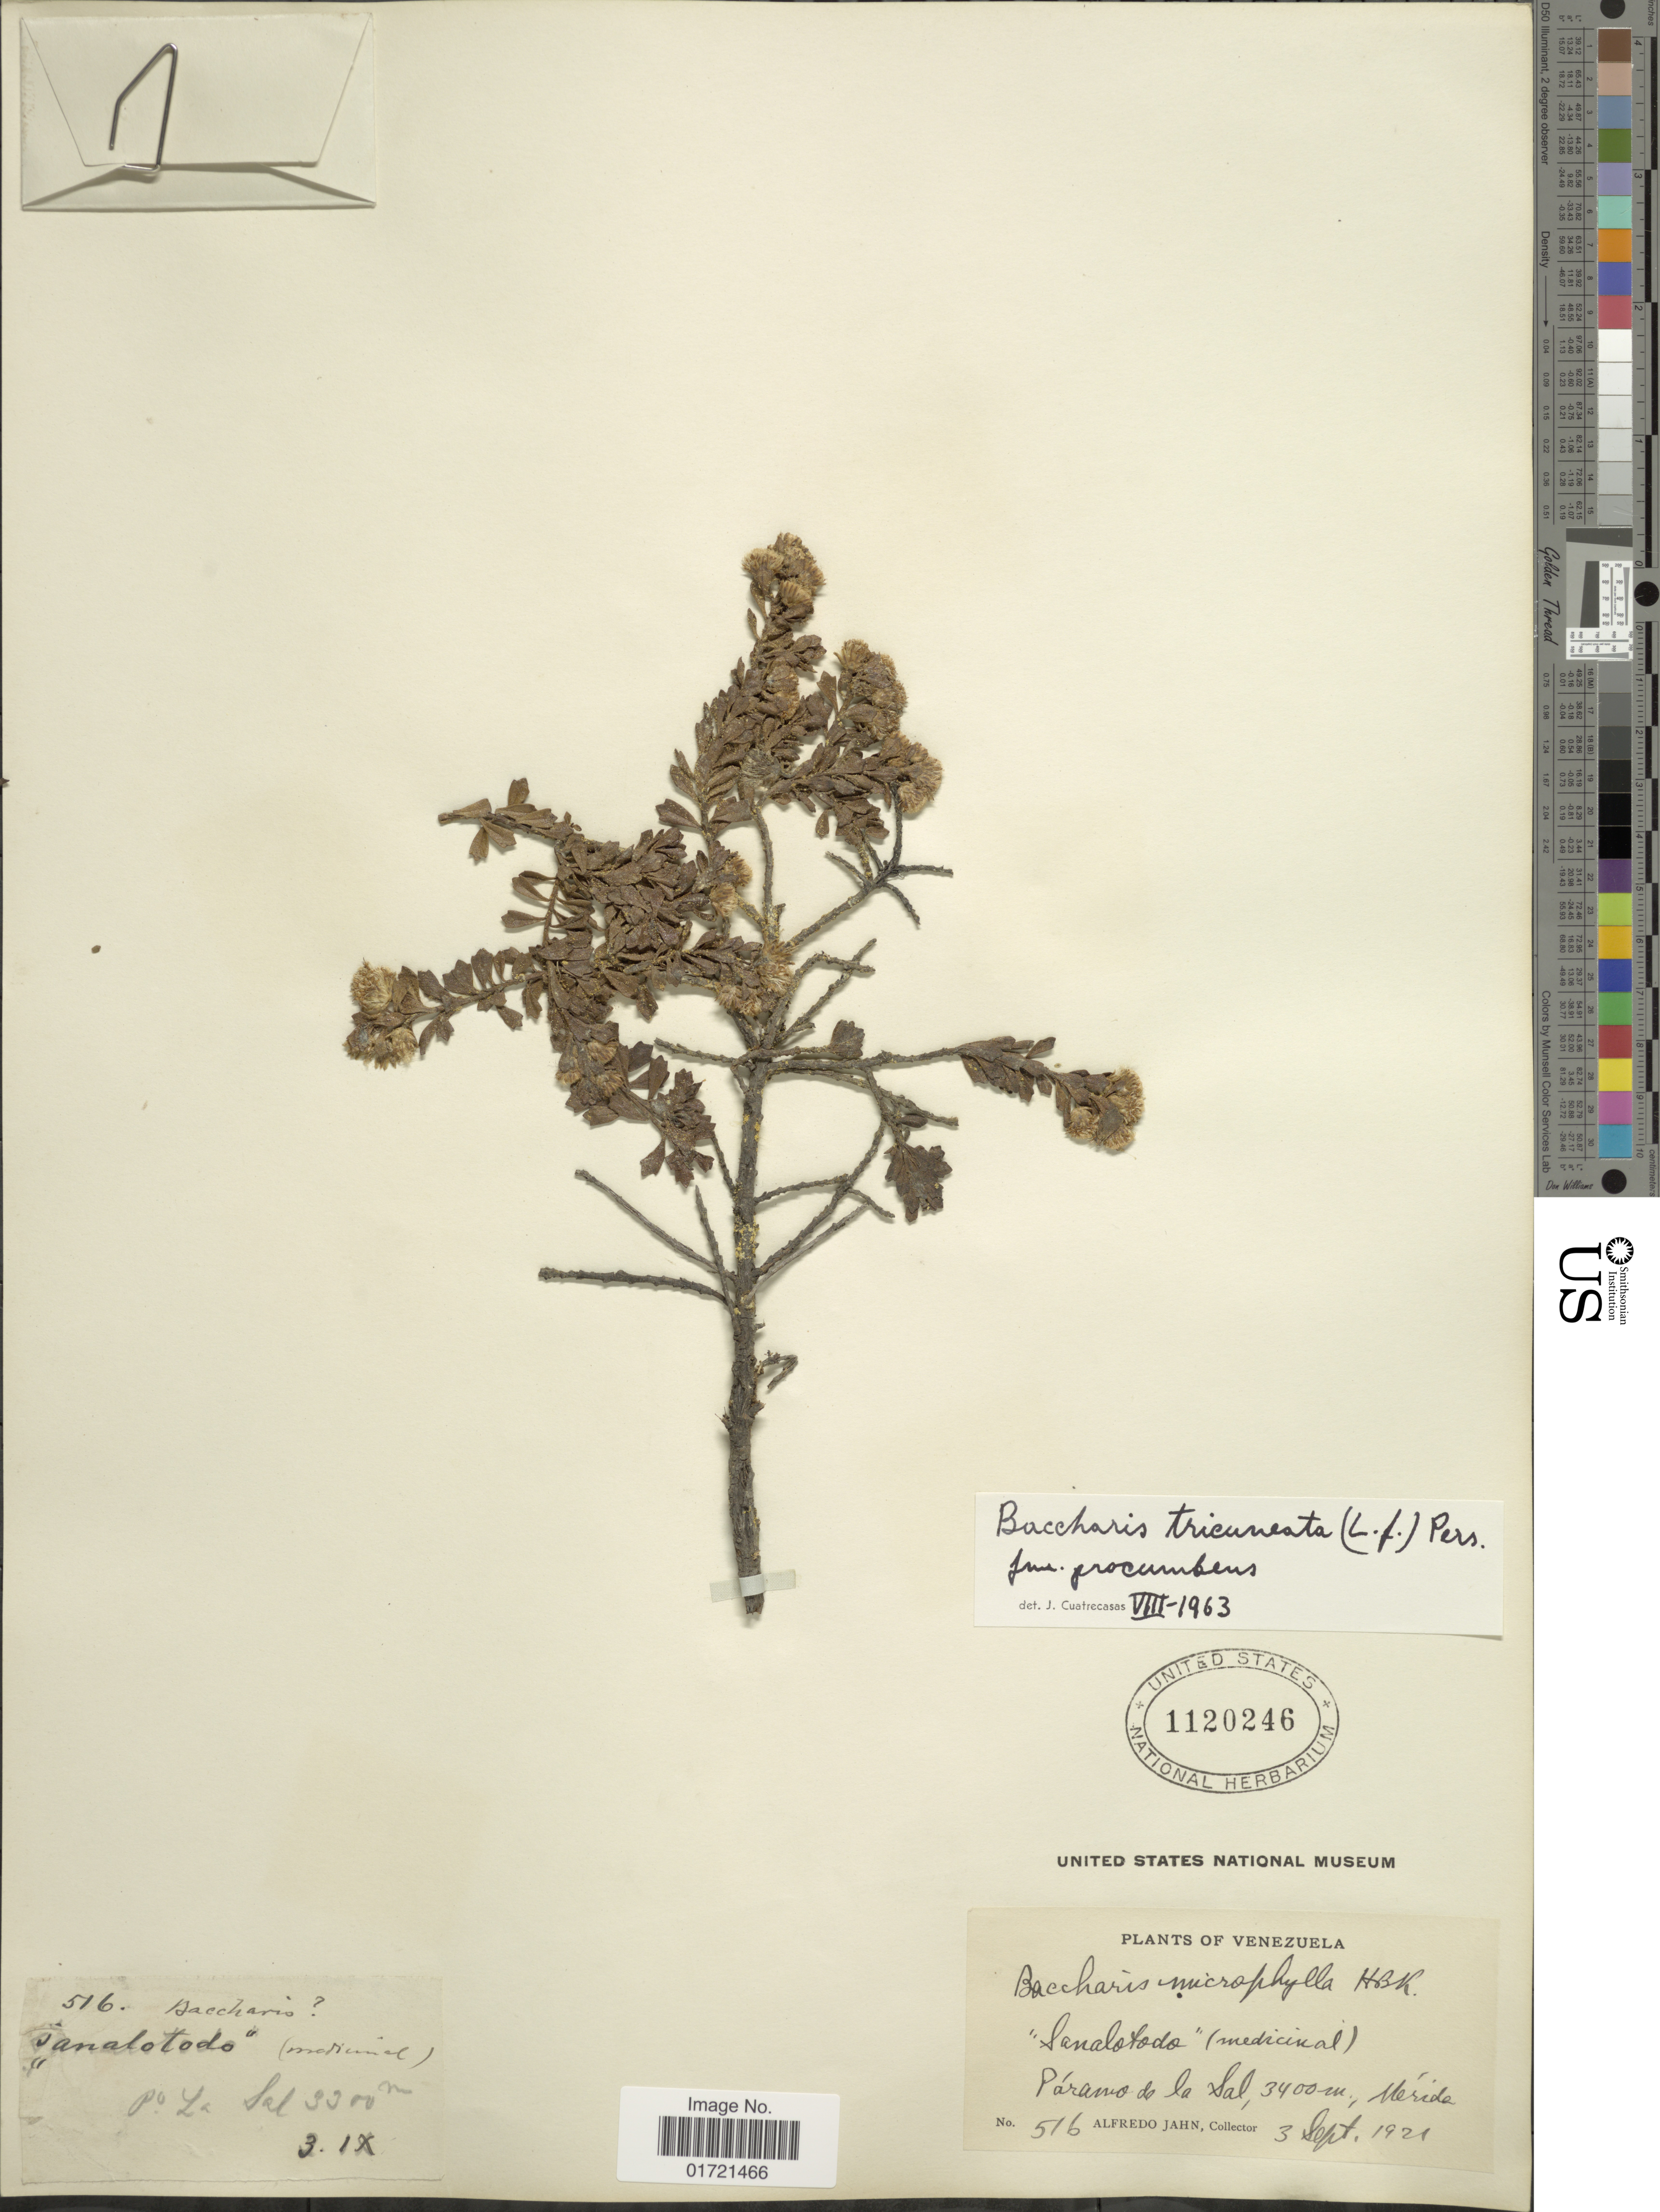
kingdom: Plantae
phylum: Tracheophyta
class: Magnoliopsida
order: Asterales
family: Asteraceae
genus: Baccharis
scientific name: Baccharis tricuneata f. procumbens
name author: Cuatrec.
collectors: A. Jahn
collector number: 516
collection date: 1921-09-03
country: Venezuela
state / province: Mérida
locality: Paramo de la Sal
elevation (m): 3400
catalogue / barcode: US 1120246